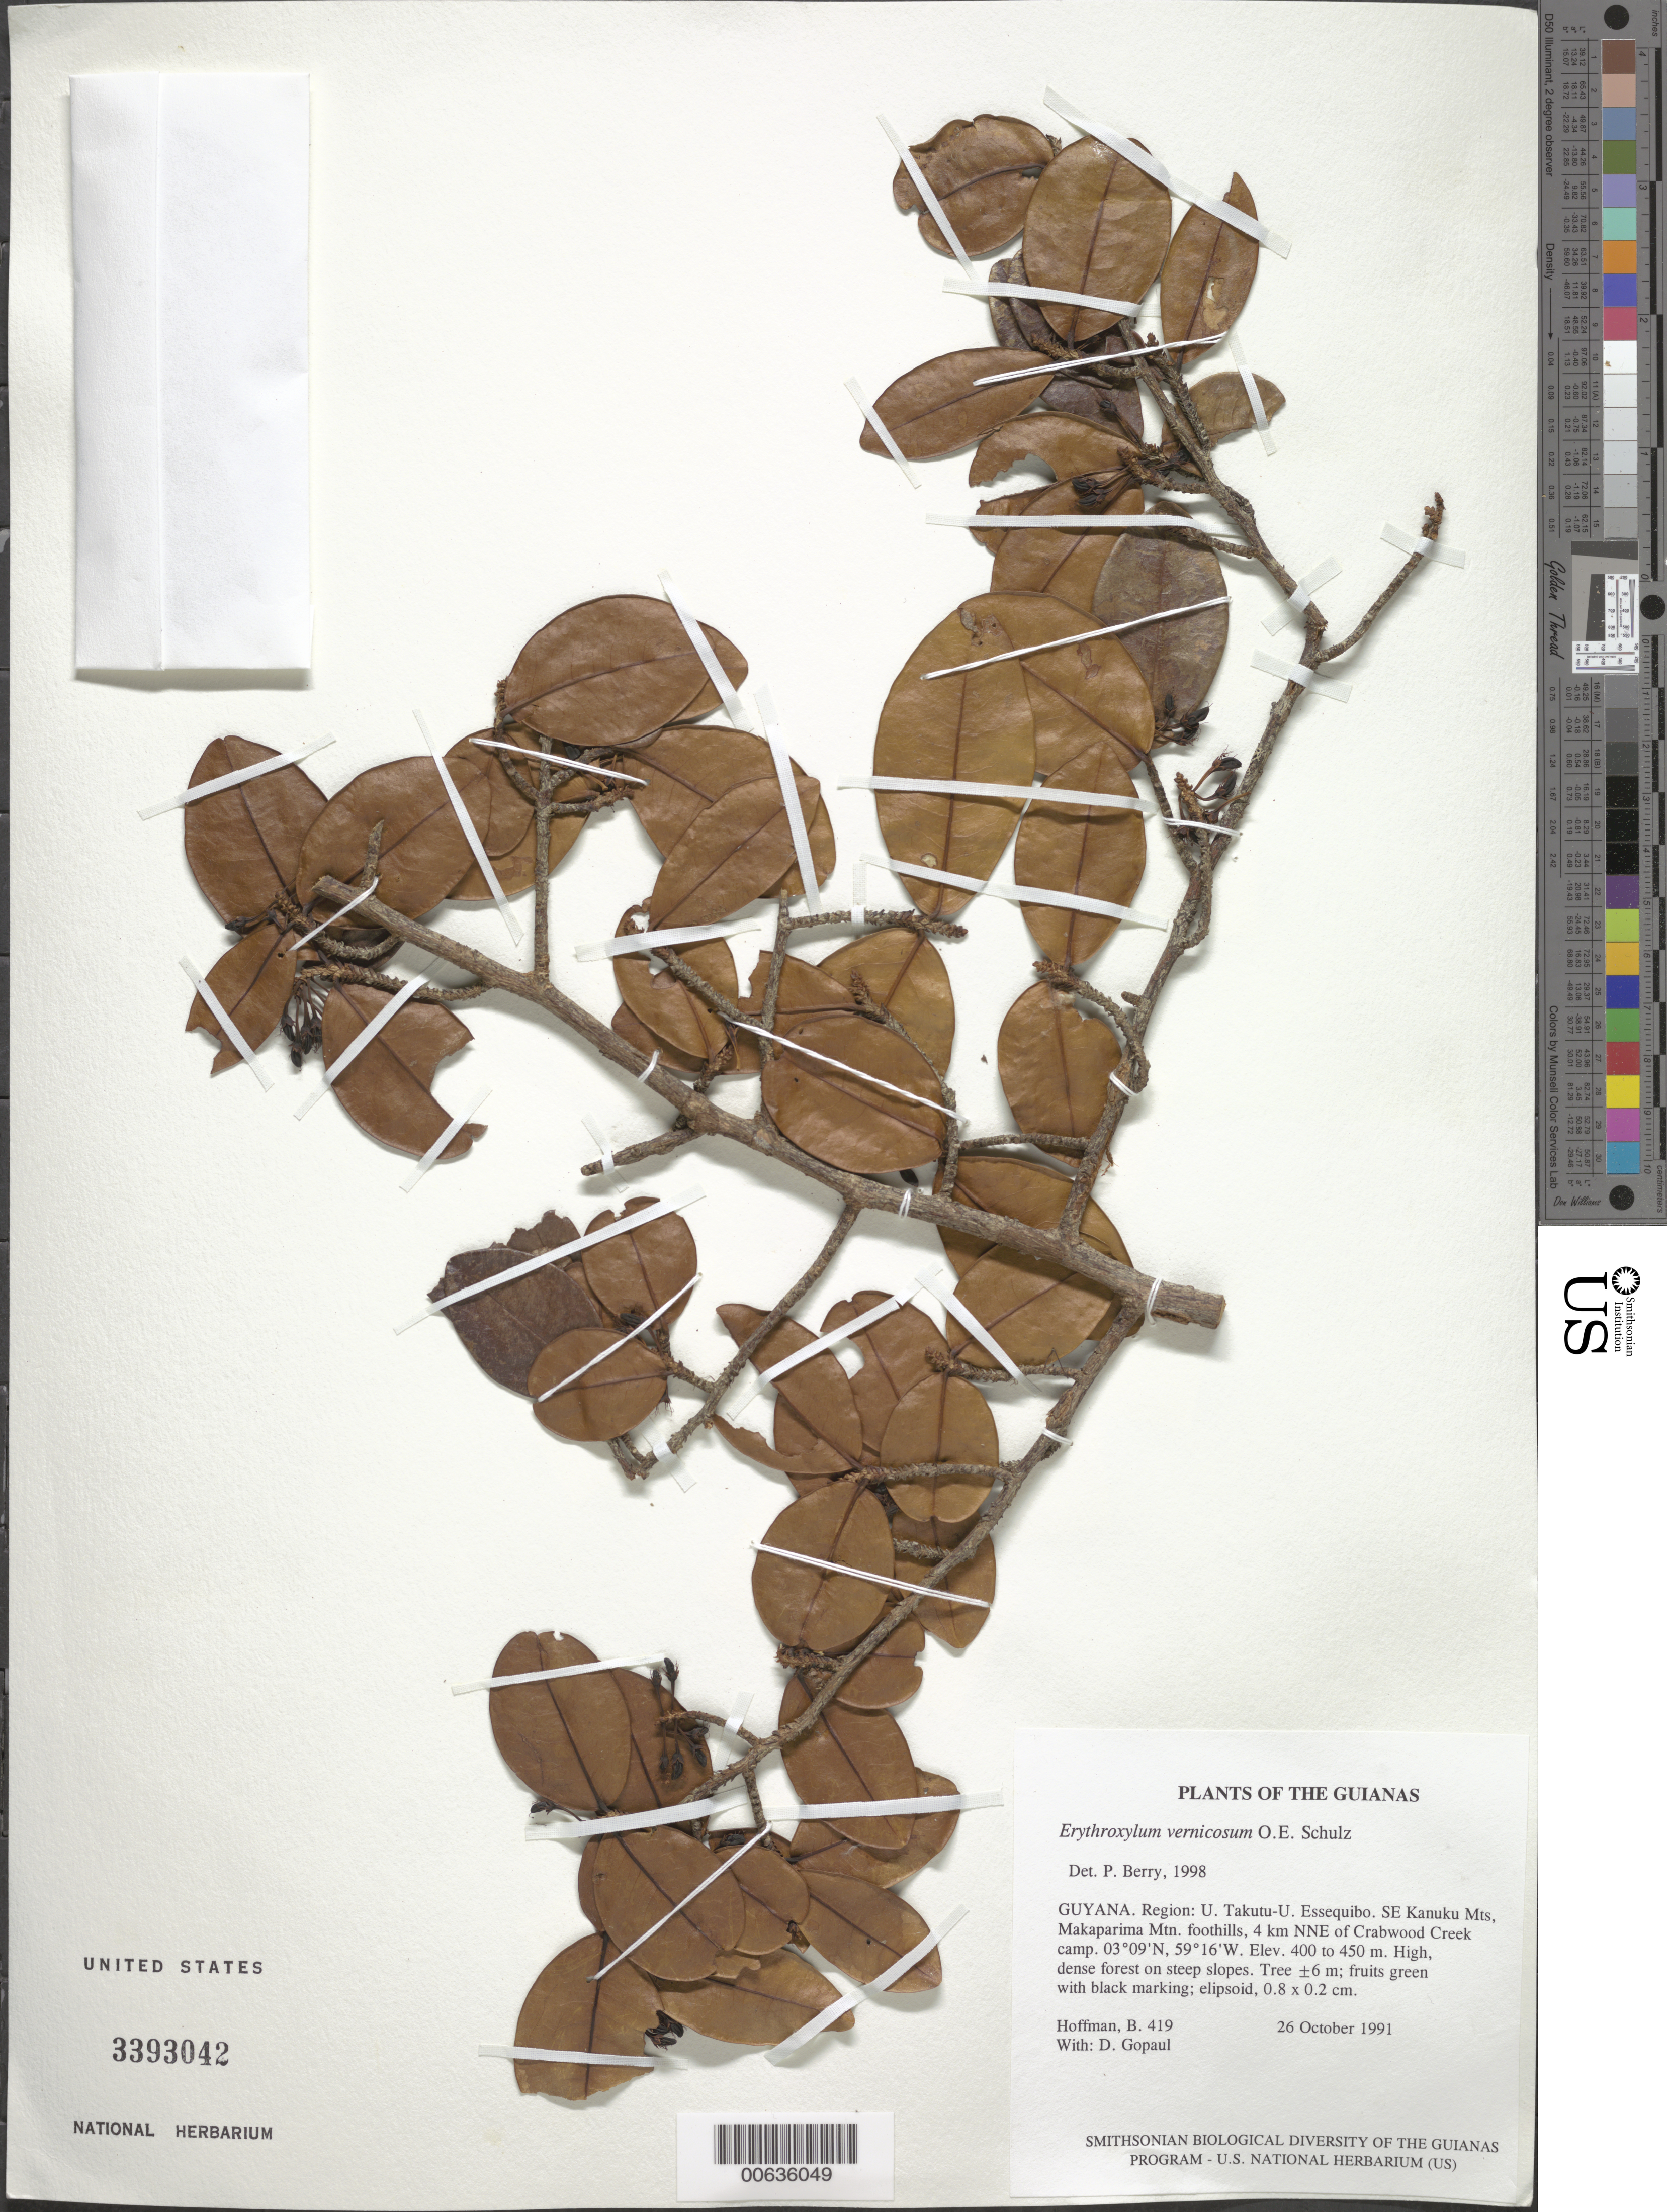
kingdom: Plantae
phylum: Tracheophyta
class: Magnoliopsida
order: Malpighiales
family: Erythroxylaceae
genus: Erythroxylum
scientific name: Erythroxylum vernicosum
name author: O.E. Schulz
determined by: Berry, P. E., (WIS), University of Wisconsin - Madison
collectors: B. Hoffman & D. Gopaul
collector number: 419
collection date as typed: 26 October 1991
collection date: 1991-10-26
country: Guyana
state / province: U. Takutu-U. Essequibo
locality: SE Kanuku Mts, Makaparima Mountain foothills, 4 km NNE of Crabwood Creek camp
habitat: High, dense forest on steep slopes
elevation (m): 400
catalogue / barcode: US 3393042